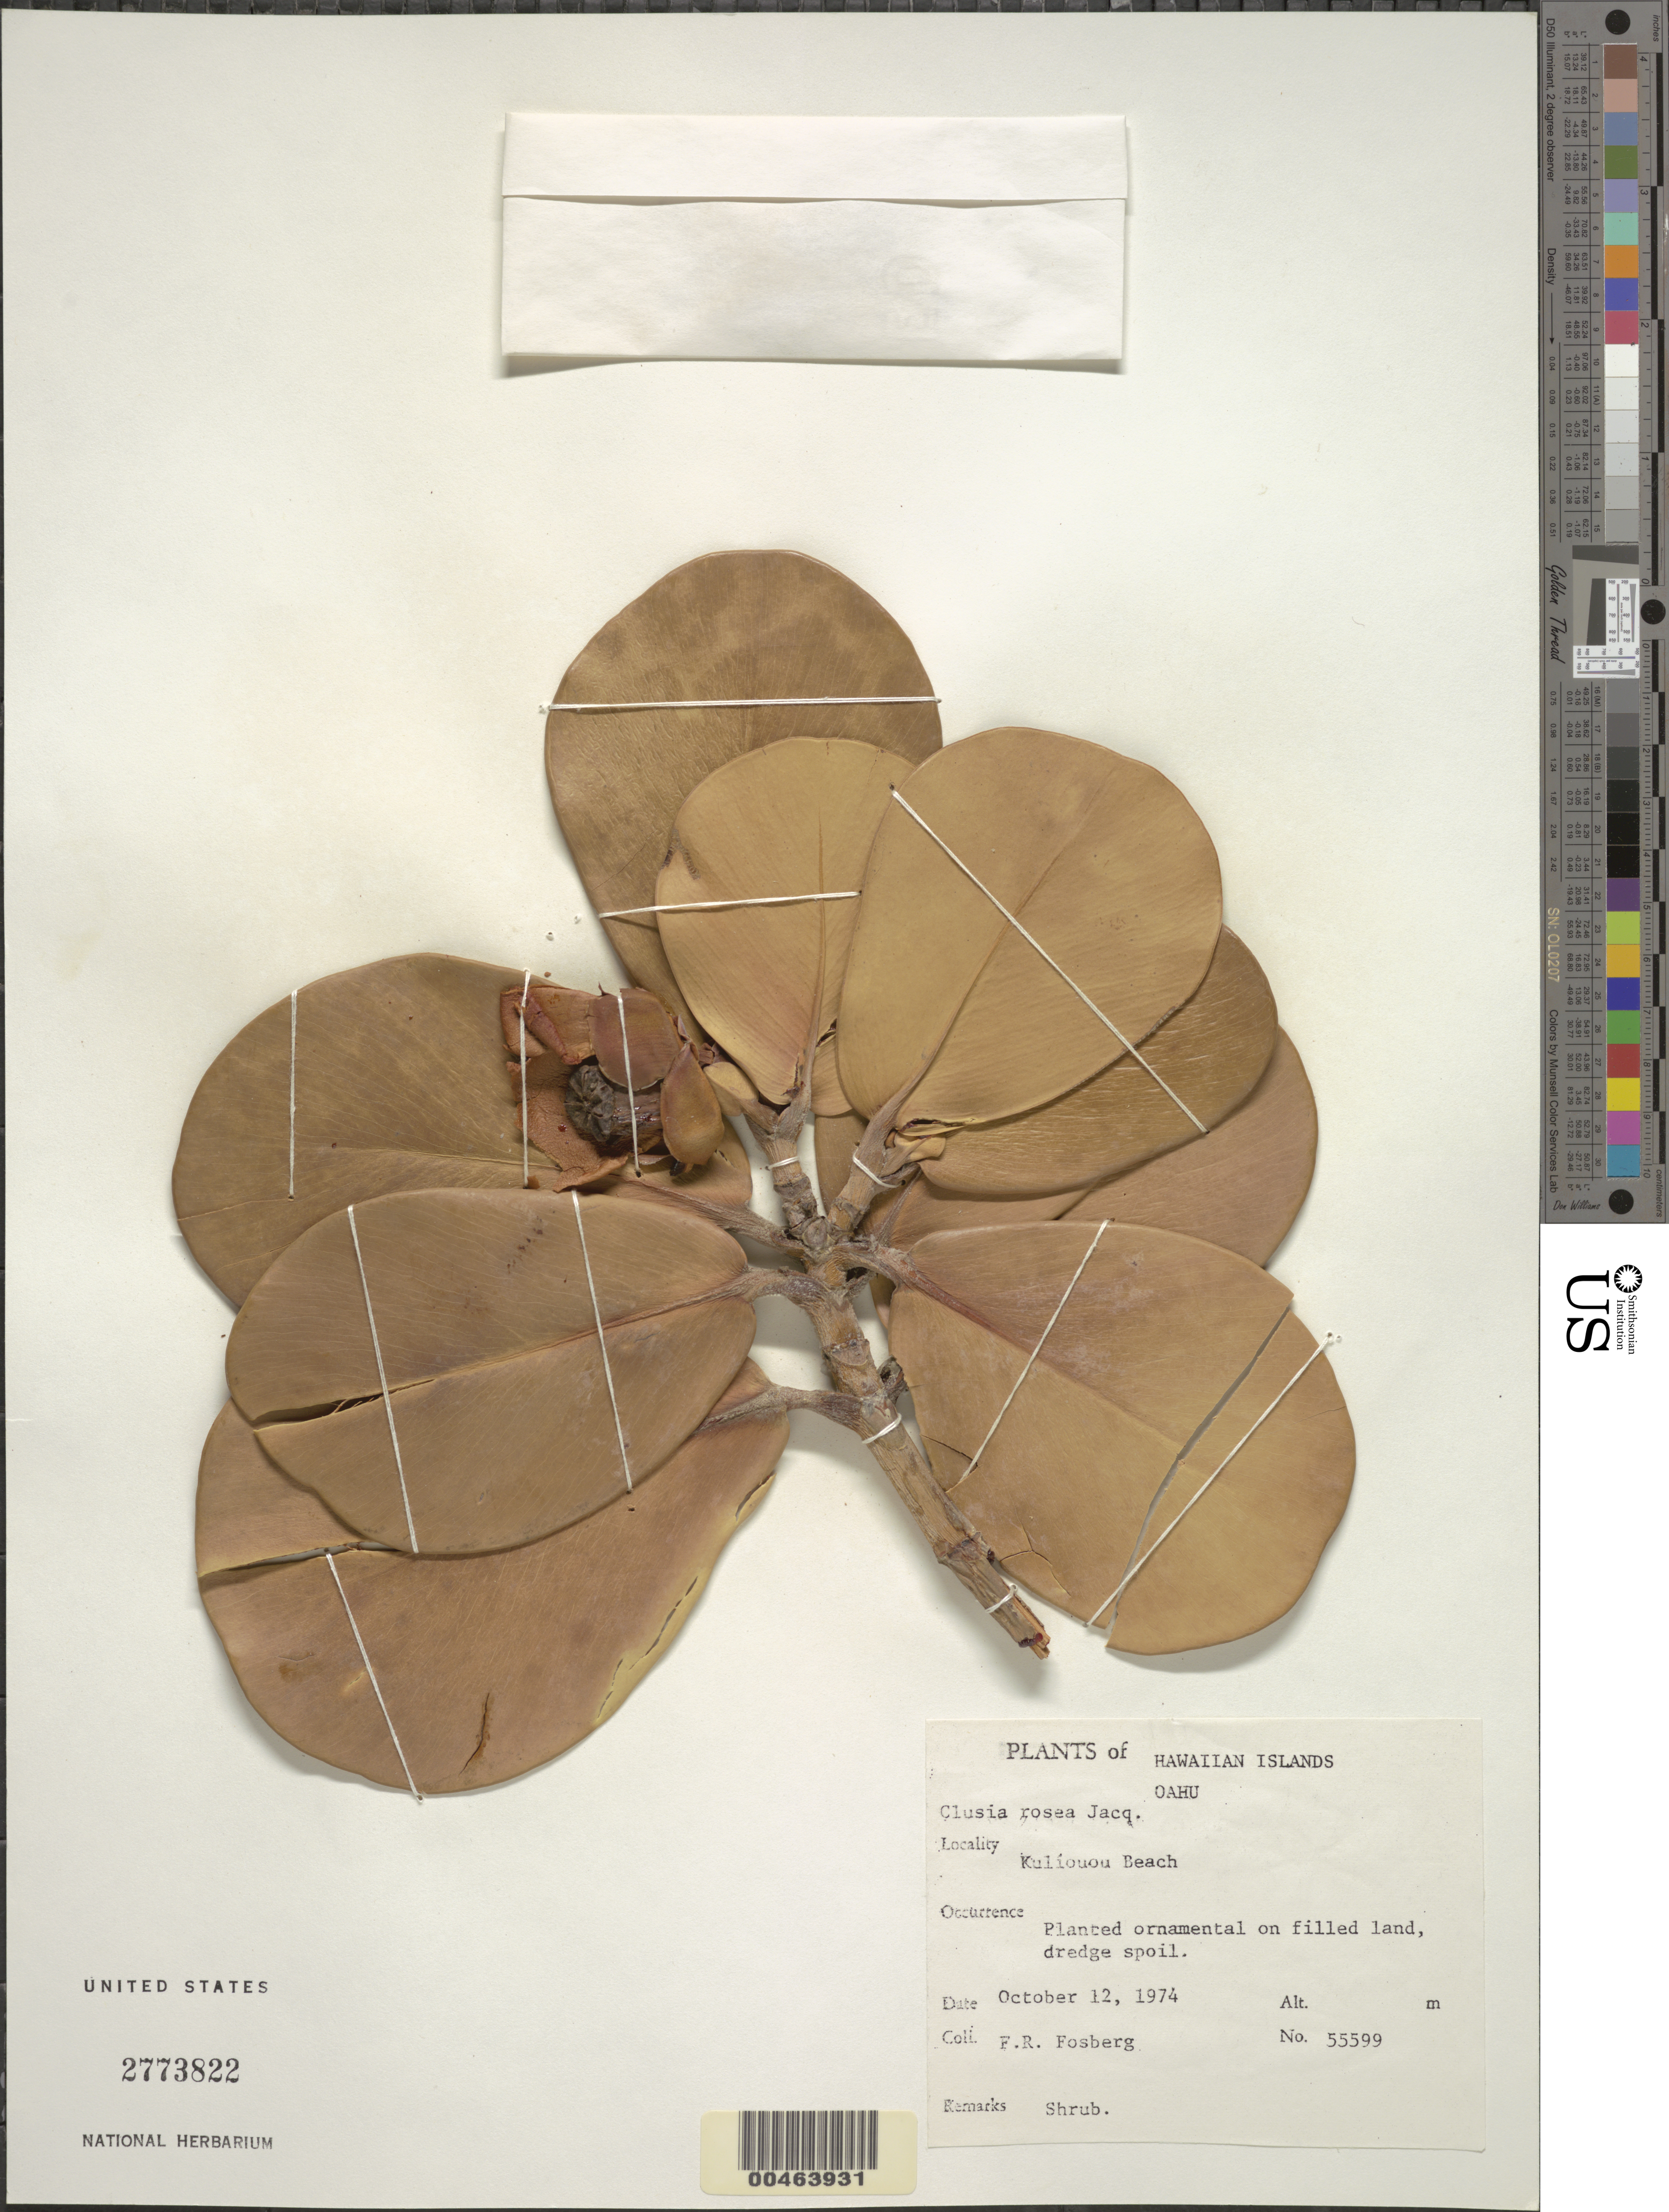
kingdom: Plantae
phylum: Tracheophyta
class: Magnoliopsida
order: Malpighiales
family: Clusiaceae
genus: Clusia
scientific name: Clusia rosea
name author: Jacq.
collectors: F. R. Fosberg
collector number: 55599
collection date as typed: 12 Oct 1974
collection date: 1974-10-12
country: United States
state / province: Hawaii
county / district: Honolulu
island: Oahu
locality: Kuliouou Beach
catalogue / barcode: US 2773822